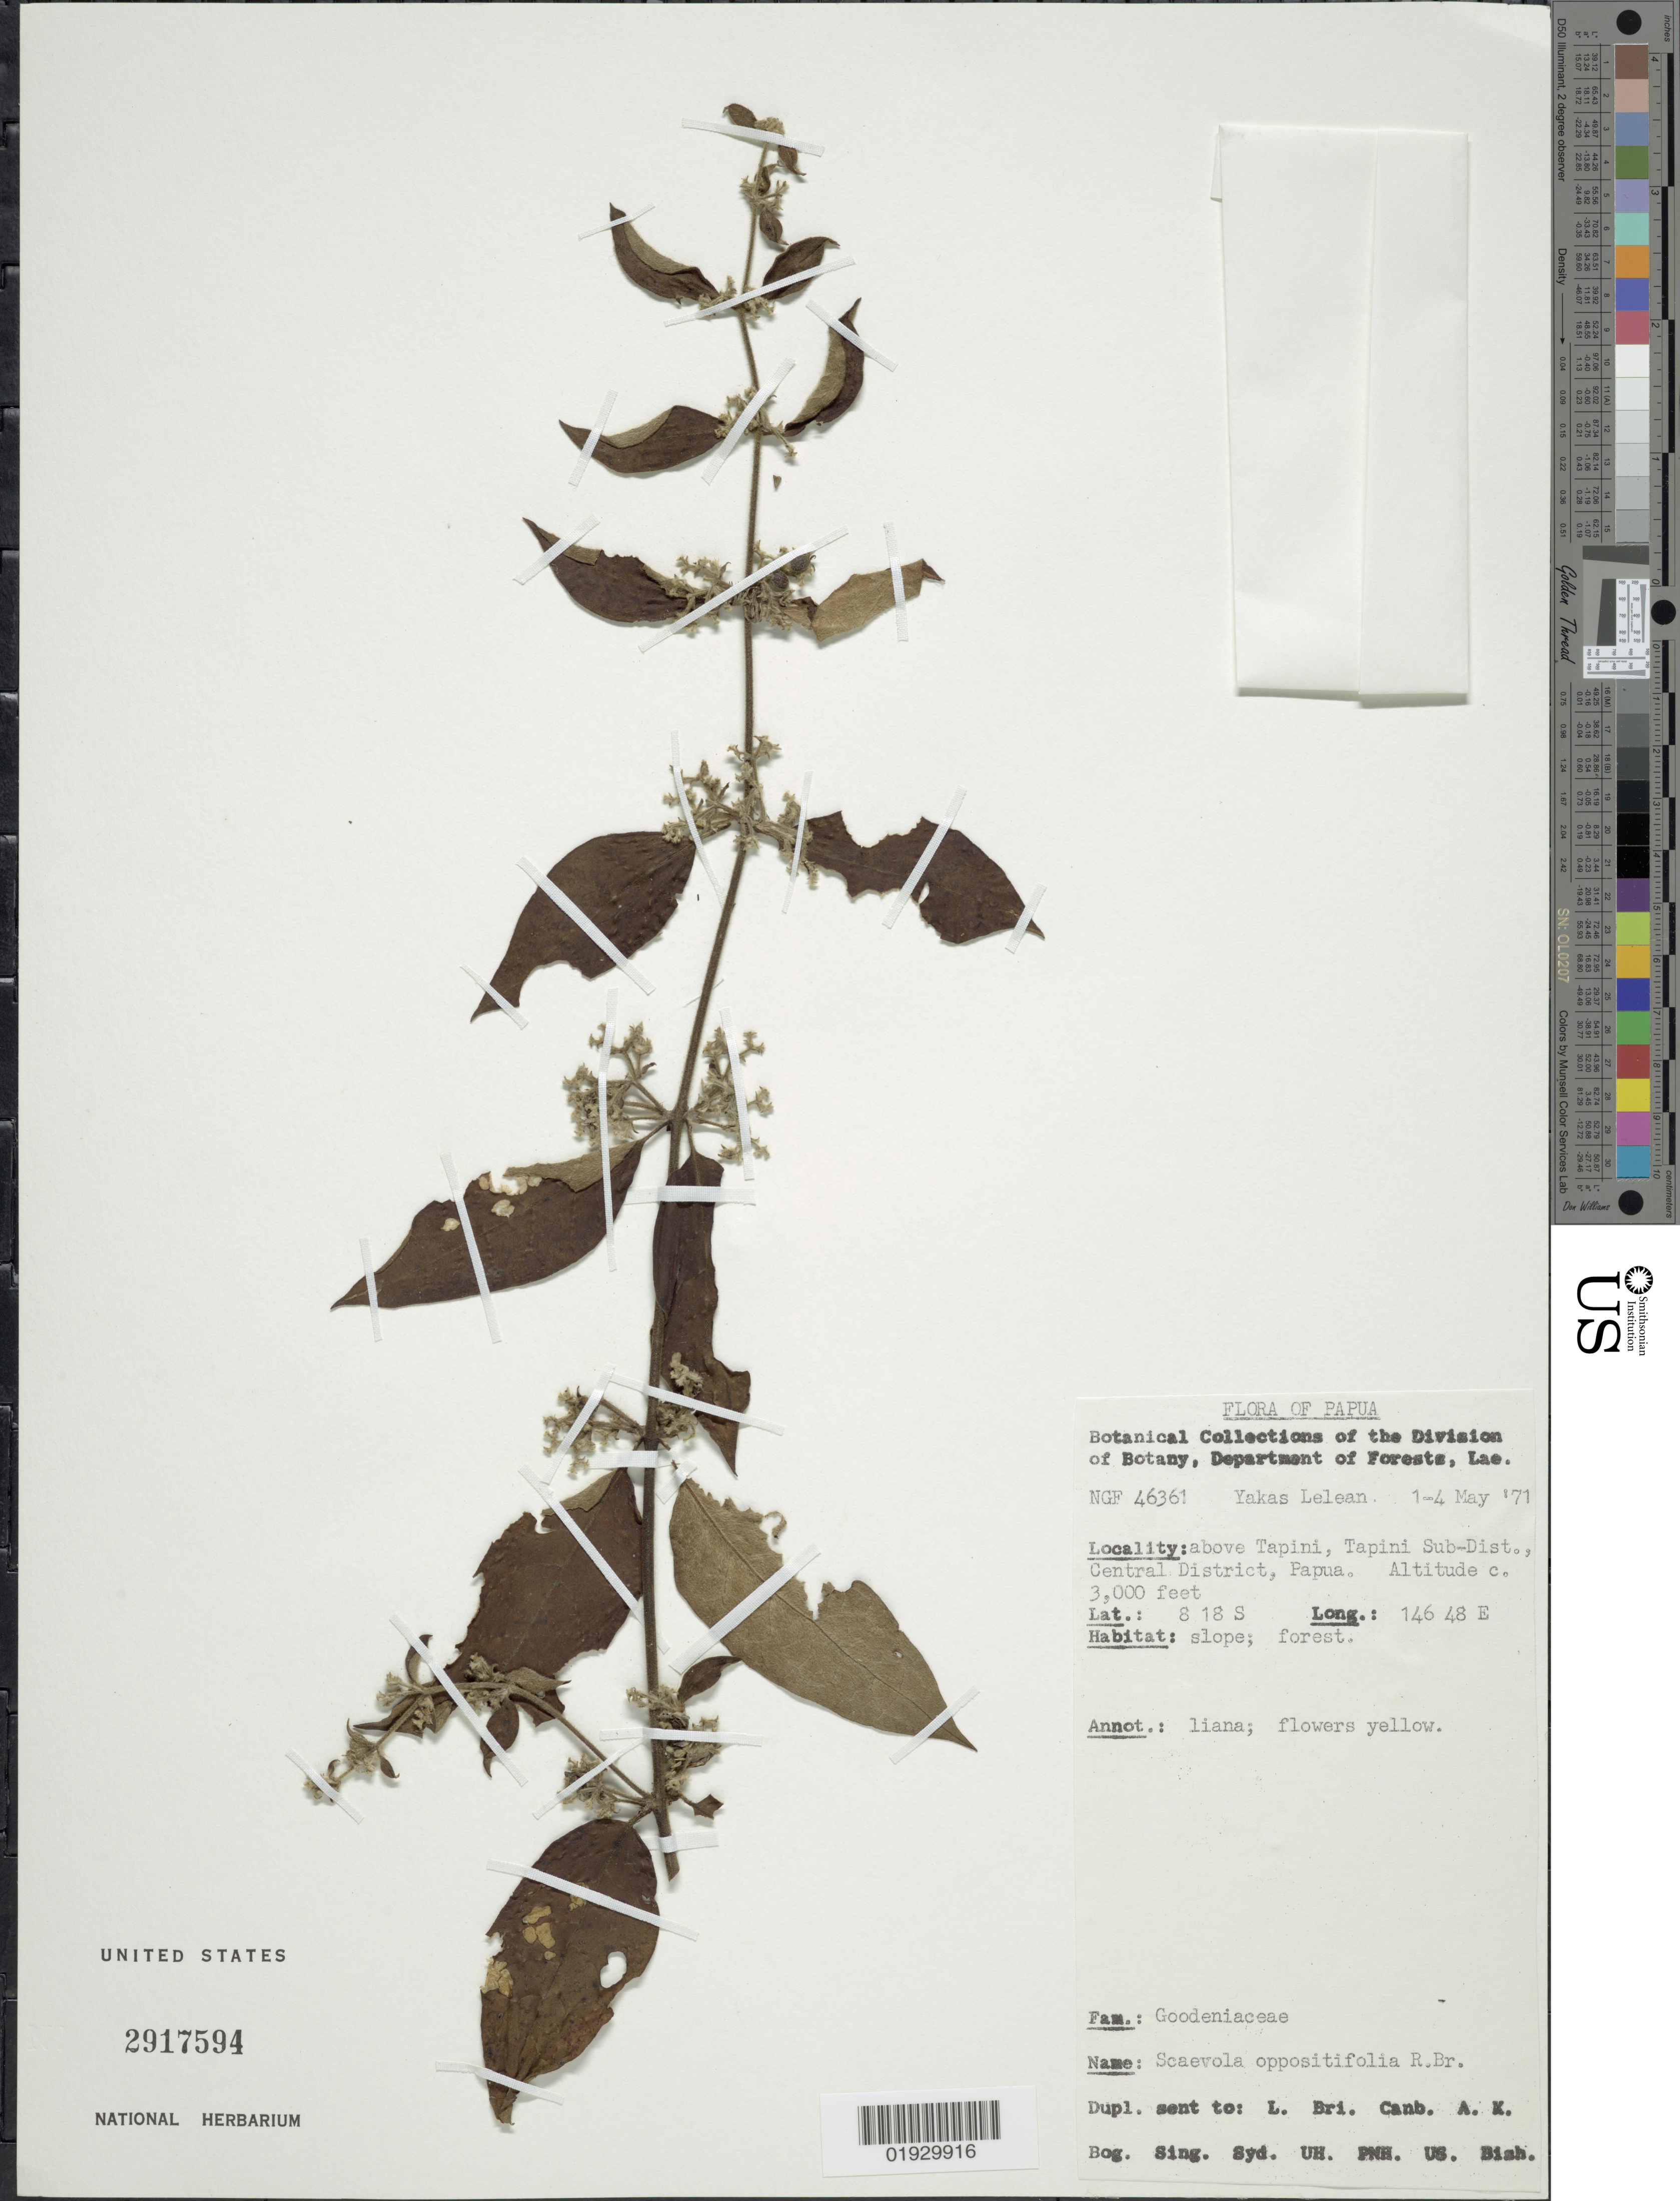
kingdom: Plantae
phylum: Tracheophyta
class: Magnoliopsida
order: Asterales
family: Goodeniaceae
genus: Scaevola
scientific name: Scaevola oppositifolia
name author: Roxb.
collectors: Y. Lelean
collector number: NGF46361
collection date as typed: Transcribed d/m/y: 1/5/71 to 4/5/71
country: Papua New Guinea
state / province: Central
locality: Above Tapini, Tapini Sub-Dist., Central District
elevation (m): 914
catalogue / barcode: US 2917594